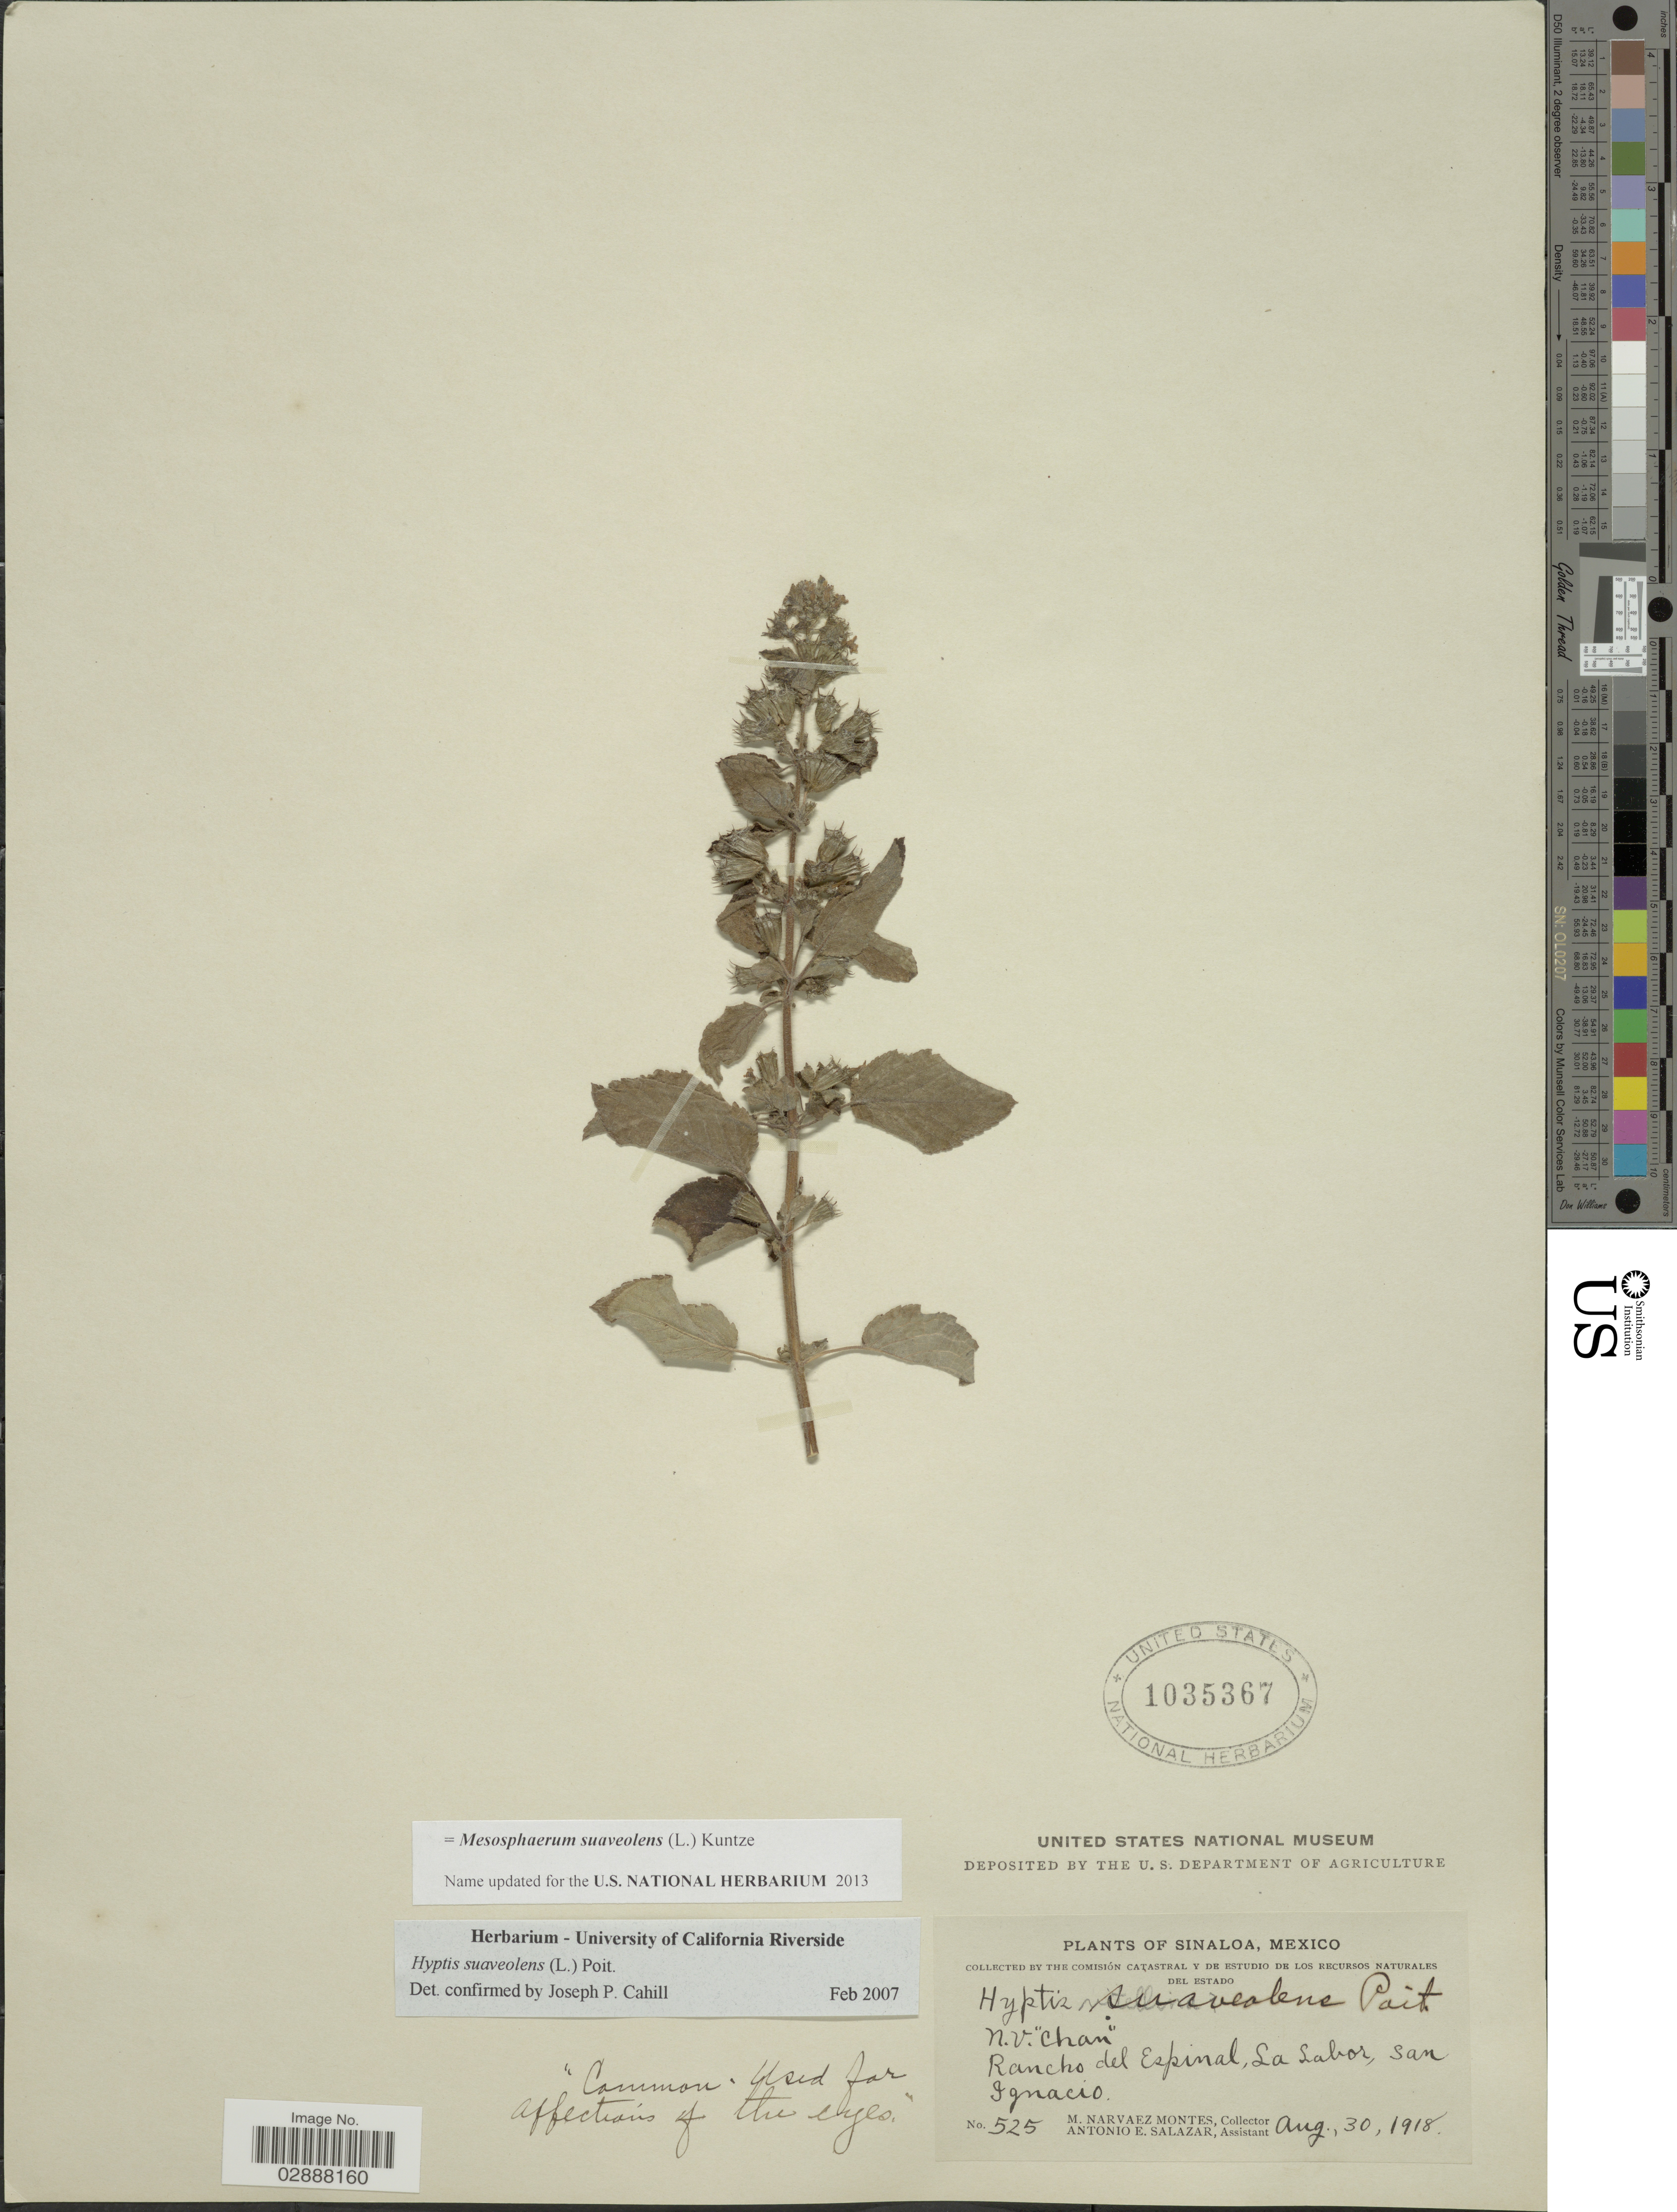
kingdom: Plantae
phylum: Tracheophyta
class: Magnoliopsida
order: Lamiales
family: Lamiaceae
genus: Mesosphaerum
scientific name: Mesosphaerum suaveolens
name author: (L.) Kuntze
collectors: M. Narvaez-Montes & A. E. Salazar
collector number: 525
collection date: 1918-08-30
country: Mexico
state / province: Sinaloa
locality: Rancho del Espinal, La Labor, San Ignacio.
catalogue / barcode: US 1035367